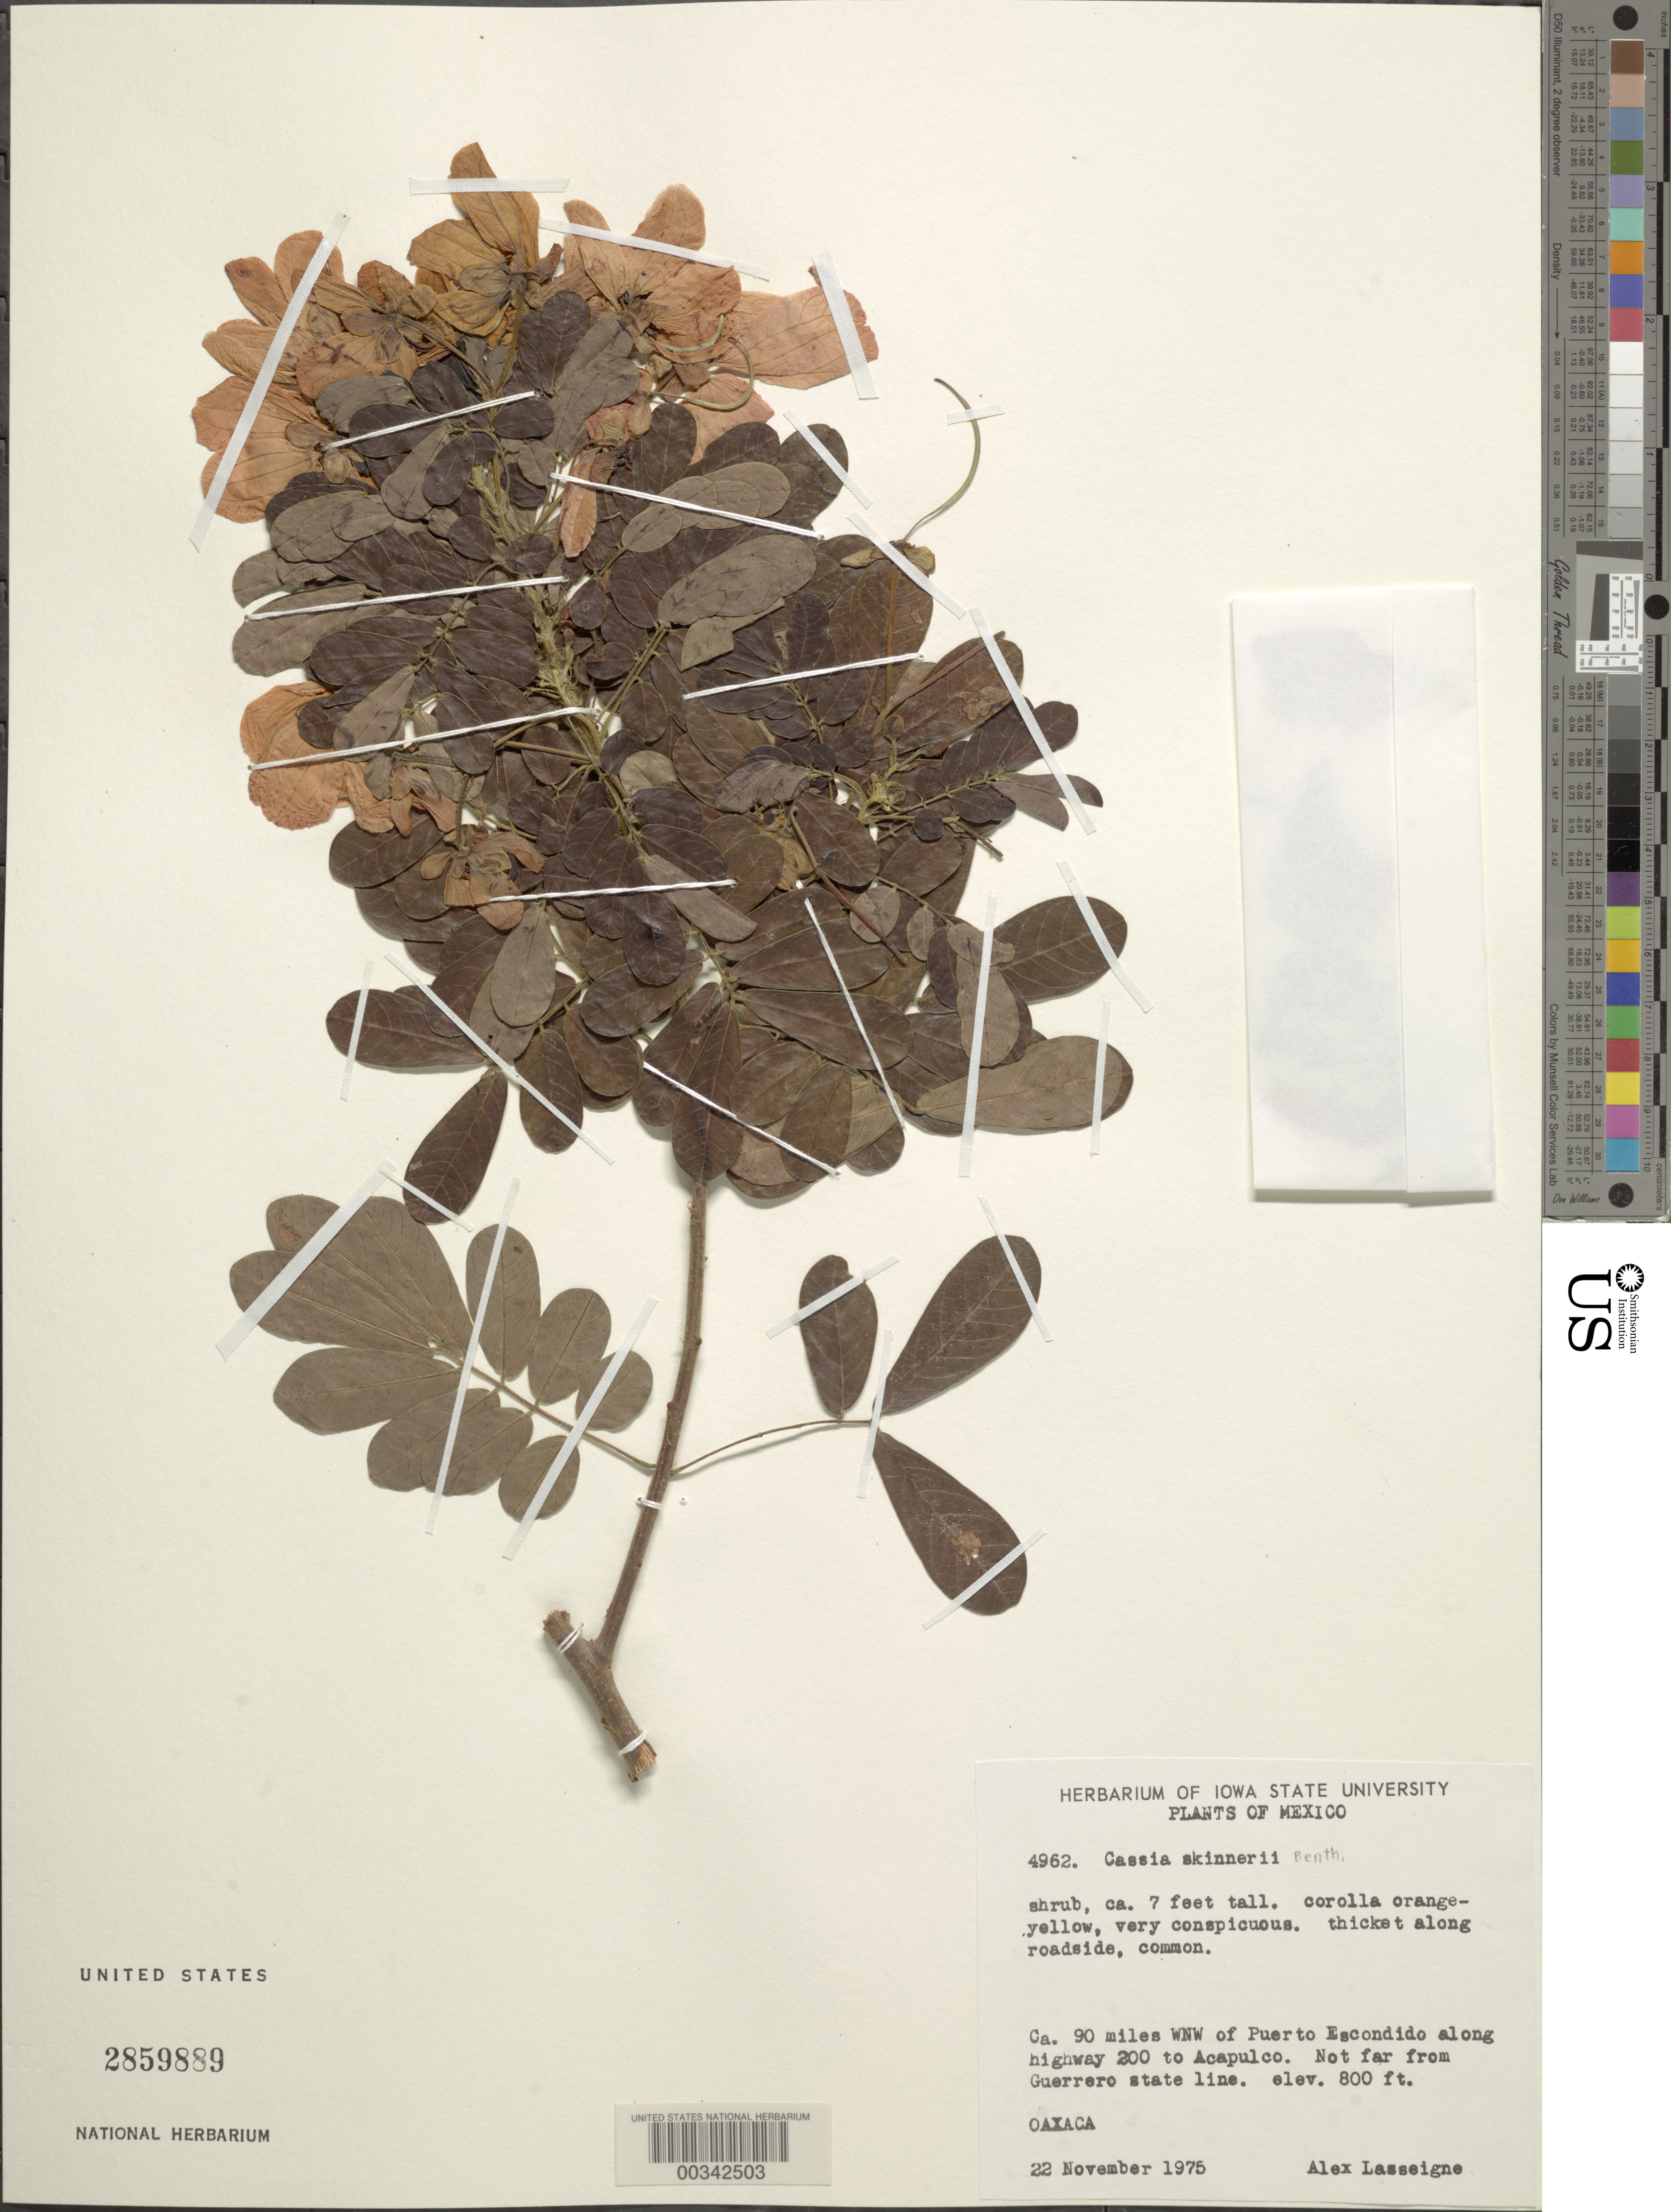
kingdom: Plantae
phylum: Tracheophyta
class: Magnoliopsida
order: Fabales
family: Fabaceae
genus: Senna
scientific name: Senna skinneri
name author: (Benth.) H.S. Irwin & Barneby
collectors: A. Lasseigne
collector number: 4962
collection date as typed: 22 Nov 1975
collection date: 1975-11-22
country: Mexico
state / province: Oaxaca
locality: Ca 90 mi wnw of puerto escondido along highway 200 to Acapulco; not far from the guerrero state line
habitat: Thicket along roadside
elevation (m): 244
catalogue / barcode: US 2859889